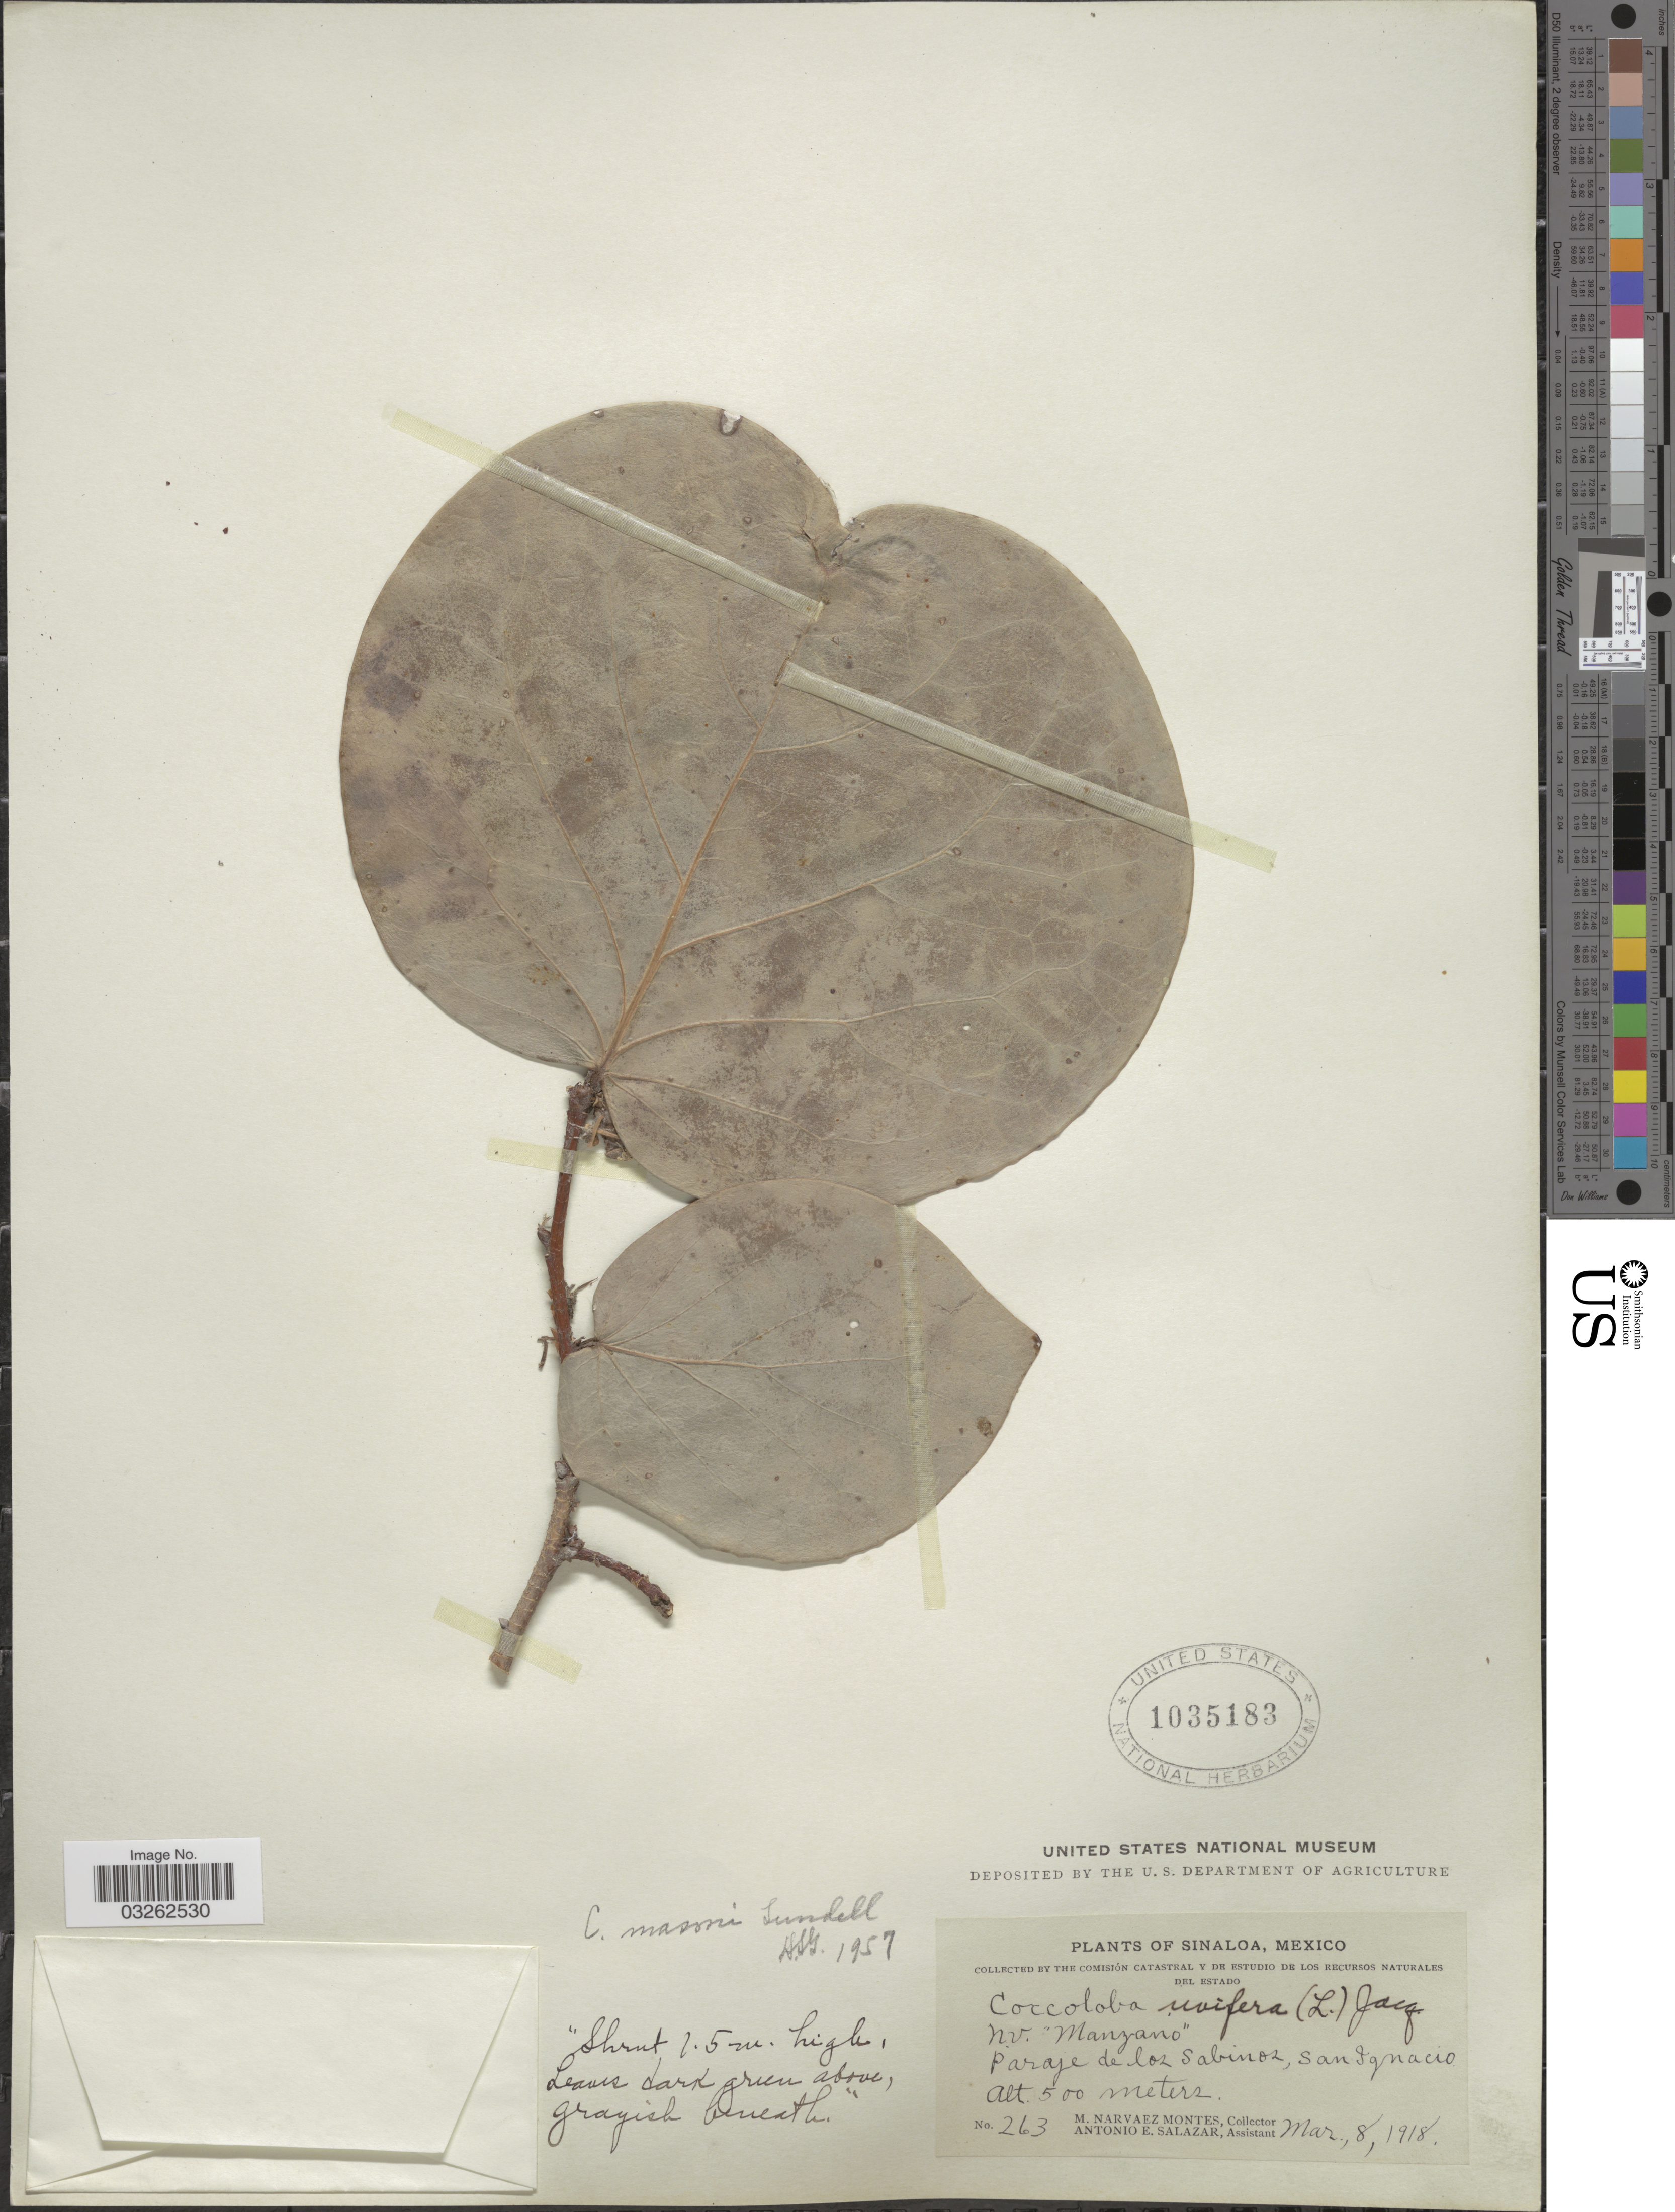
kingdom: Plantae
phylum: Tracheophyta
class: Magnoliopsida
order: Caryophyllales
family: Polygonaceae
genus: Coccoloba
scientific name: Coccoloba barbadensis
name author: Jacq.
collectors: M. Navarez Montes & A. E. Salazar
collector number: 263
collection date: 1918-03-08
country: Mexico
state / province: Sinaloa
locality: Paraje de los Sabinos, San Ignacio.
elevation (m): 500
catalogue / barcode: US 1035183